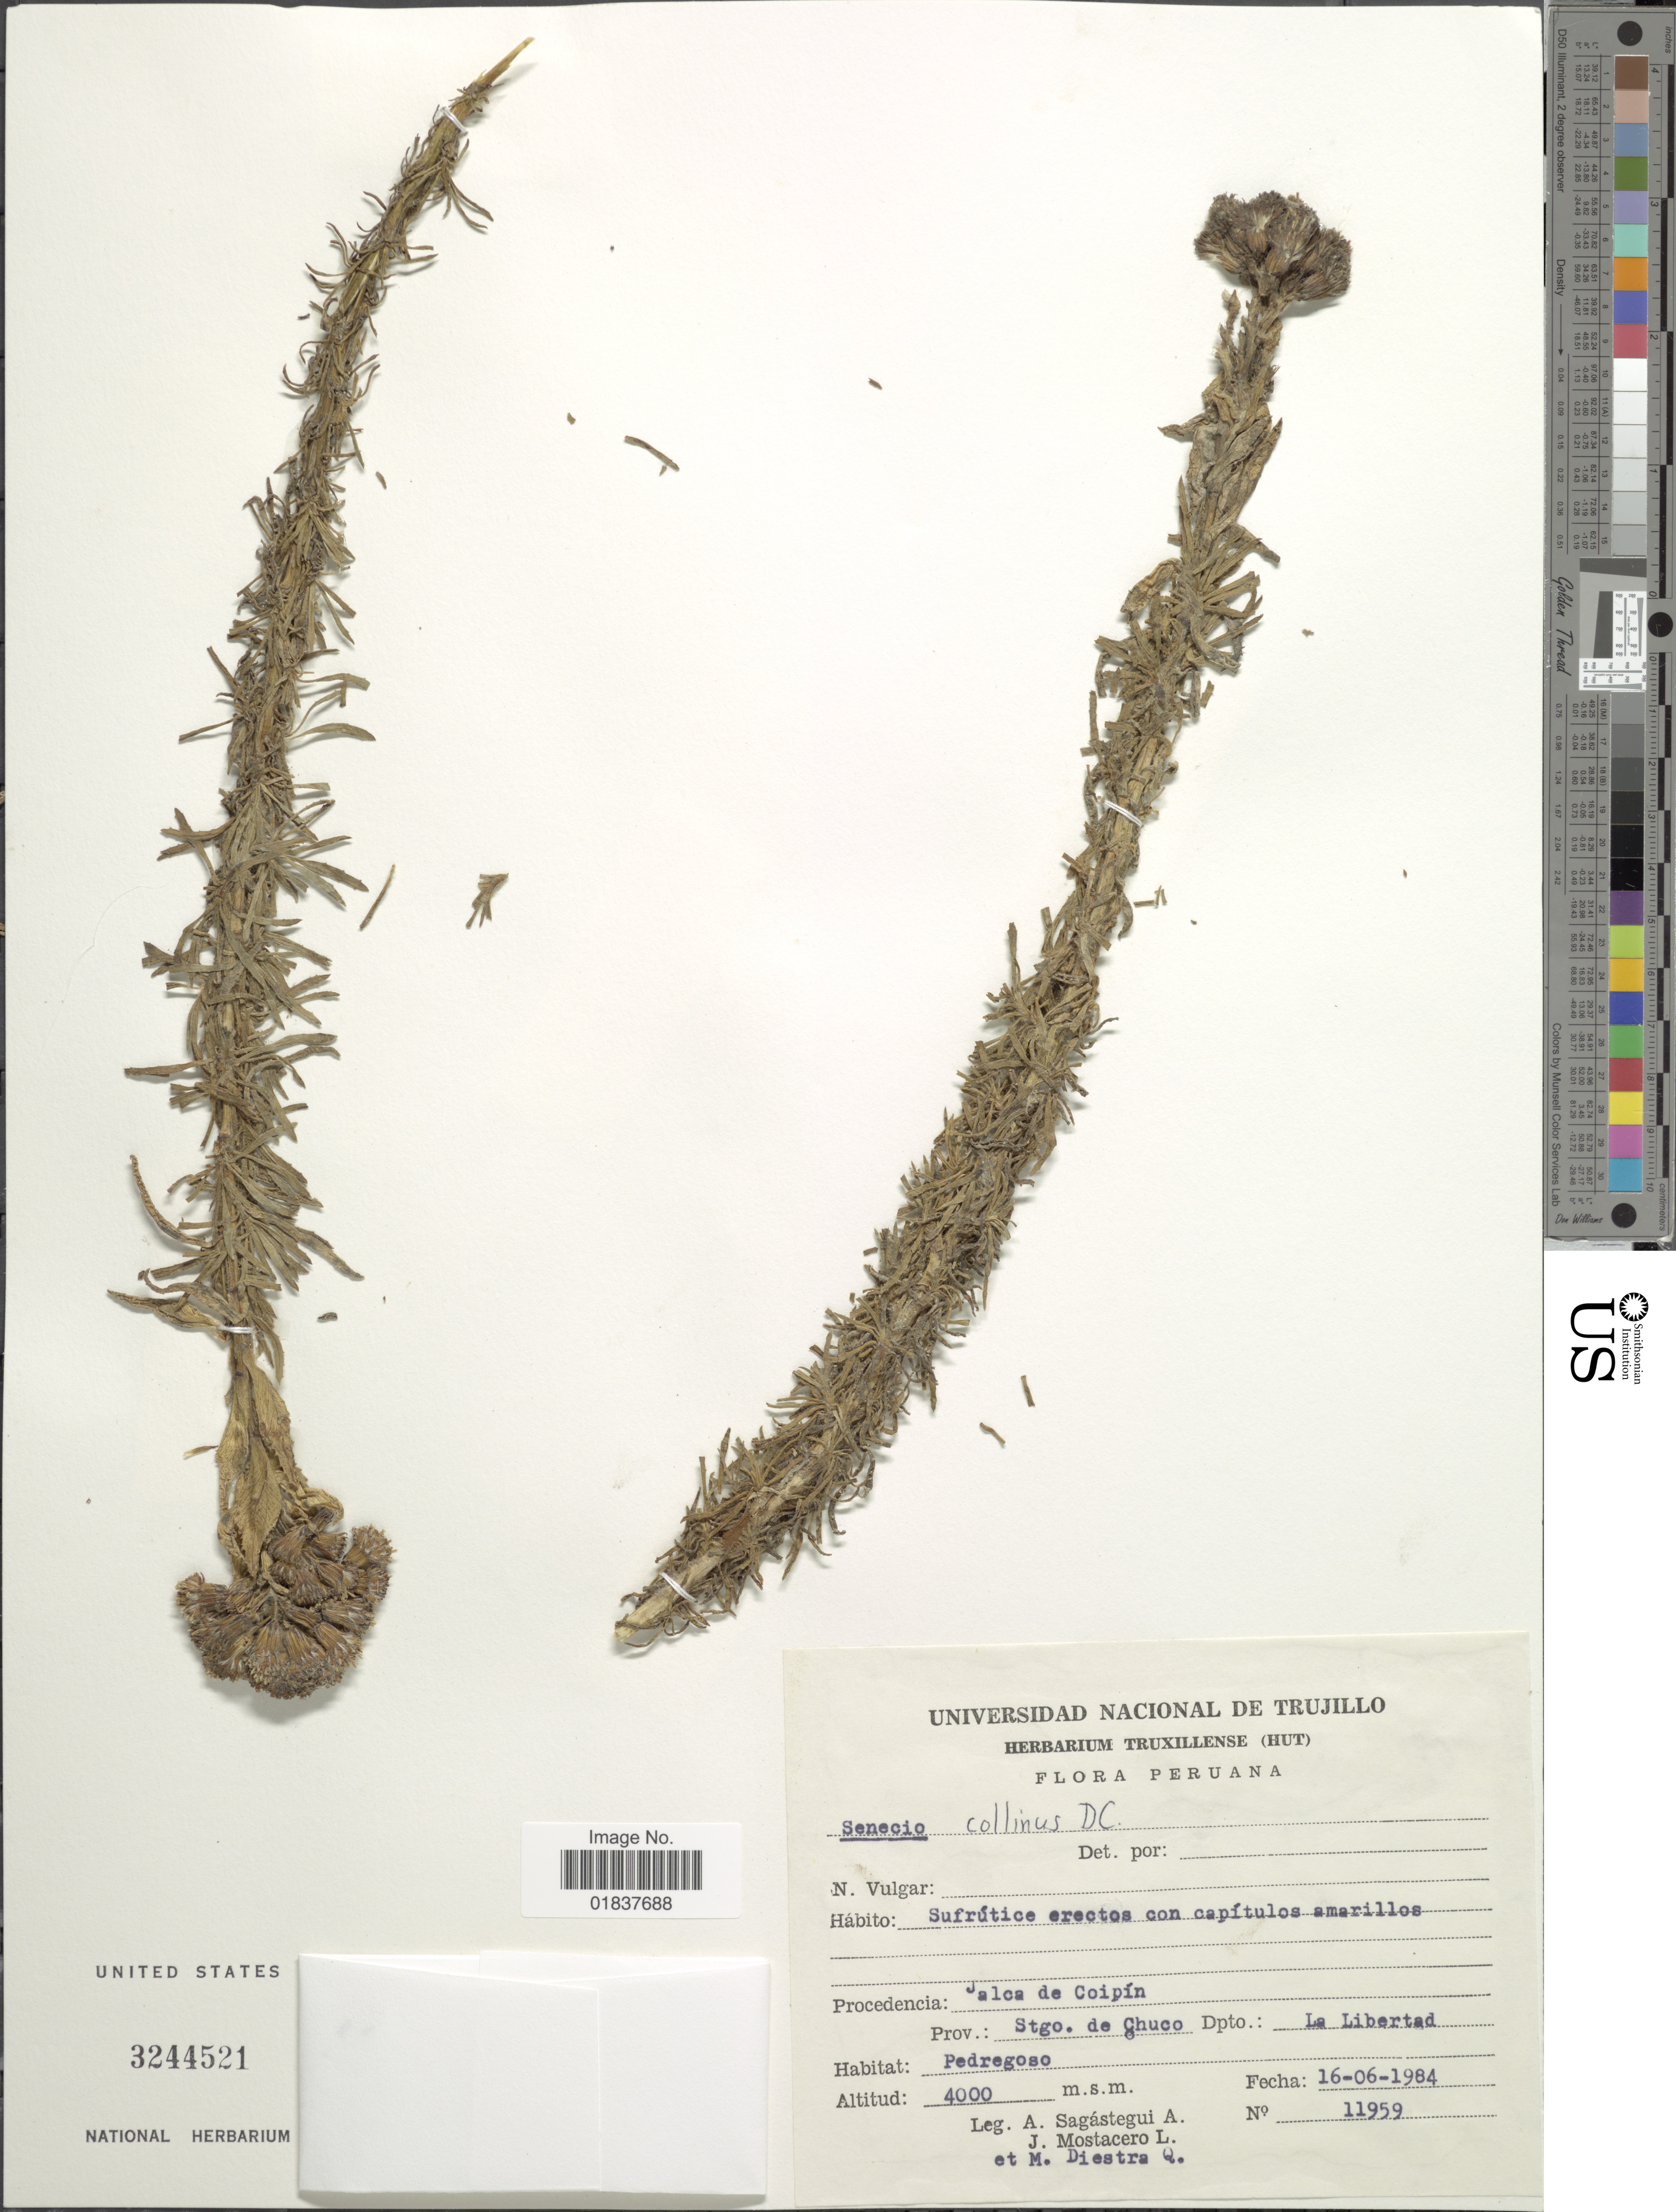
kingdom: Plantae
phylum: Tracheophyta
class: Magnoliopsida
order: Asterales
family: Asteraceae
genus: Senecio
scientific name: Senecio collinus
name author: DC.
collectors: A. Sagástegui A., J. Mostacero L. & M. Diestra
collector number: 11959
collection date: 1984-06-16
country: Peru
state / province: La Libertad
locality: Jalca de Coipin, prov. Stgo. de Chuco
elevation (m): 4000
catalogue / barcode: US 3244521